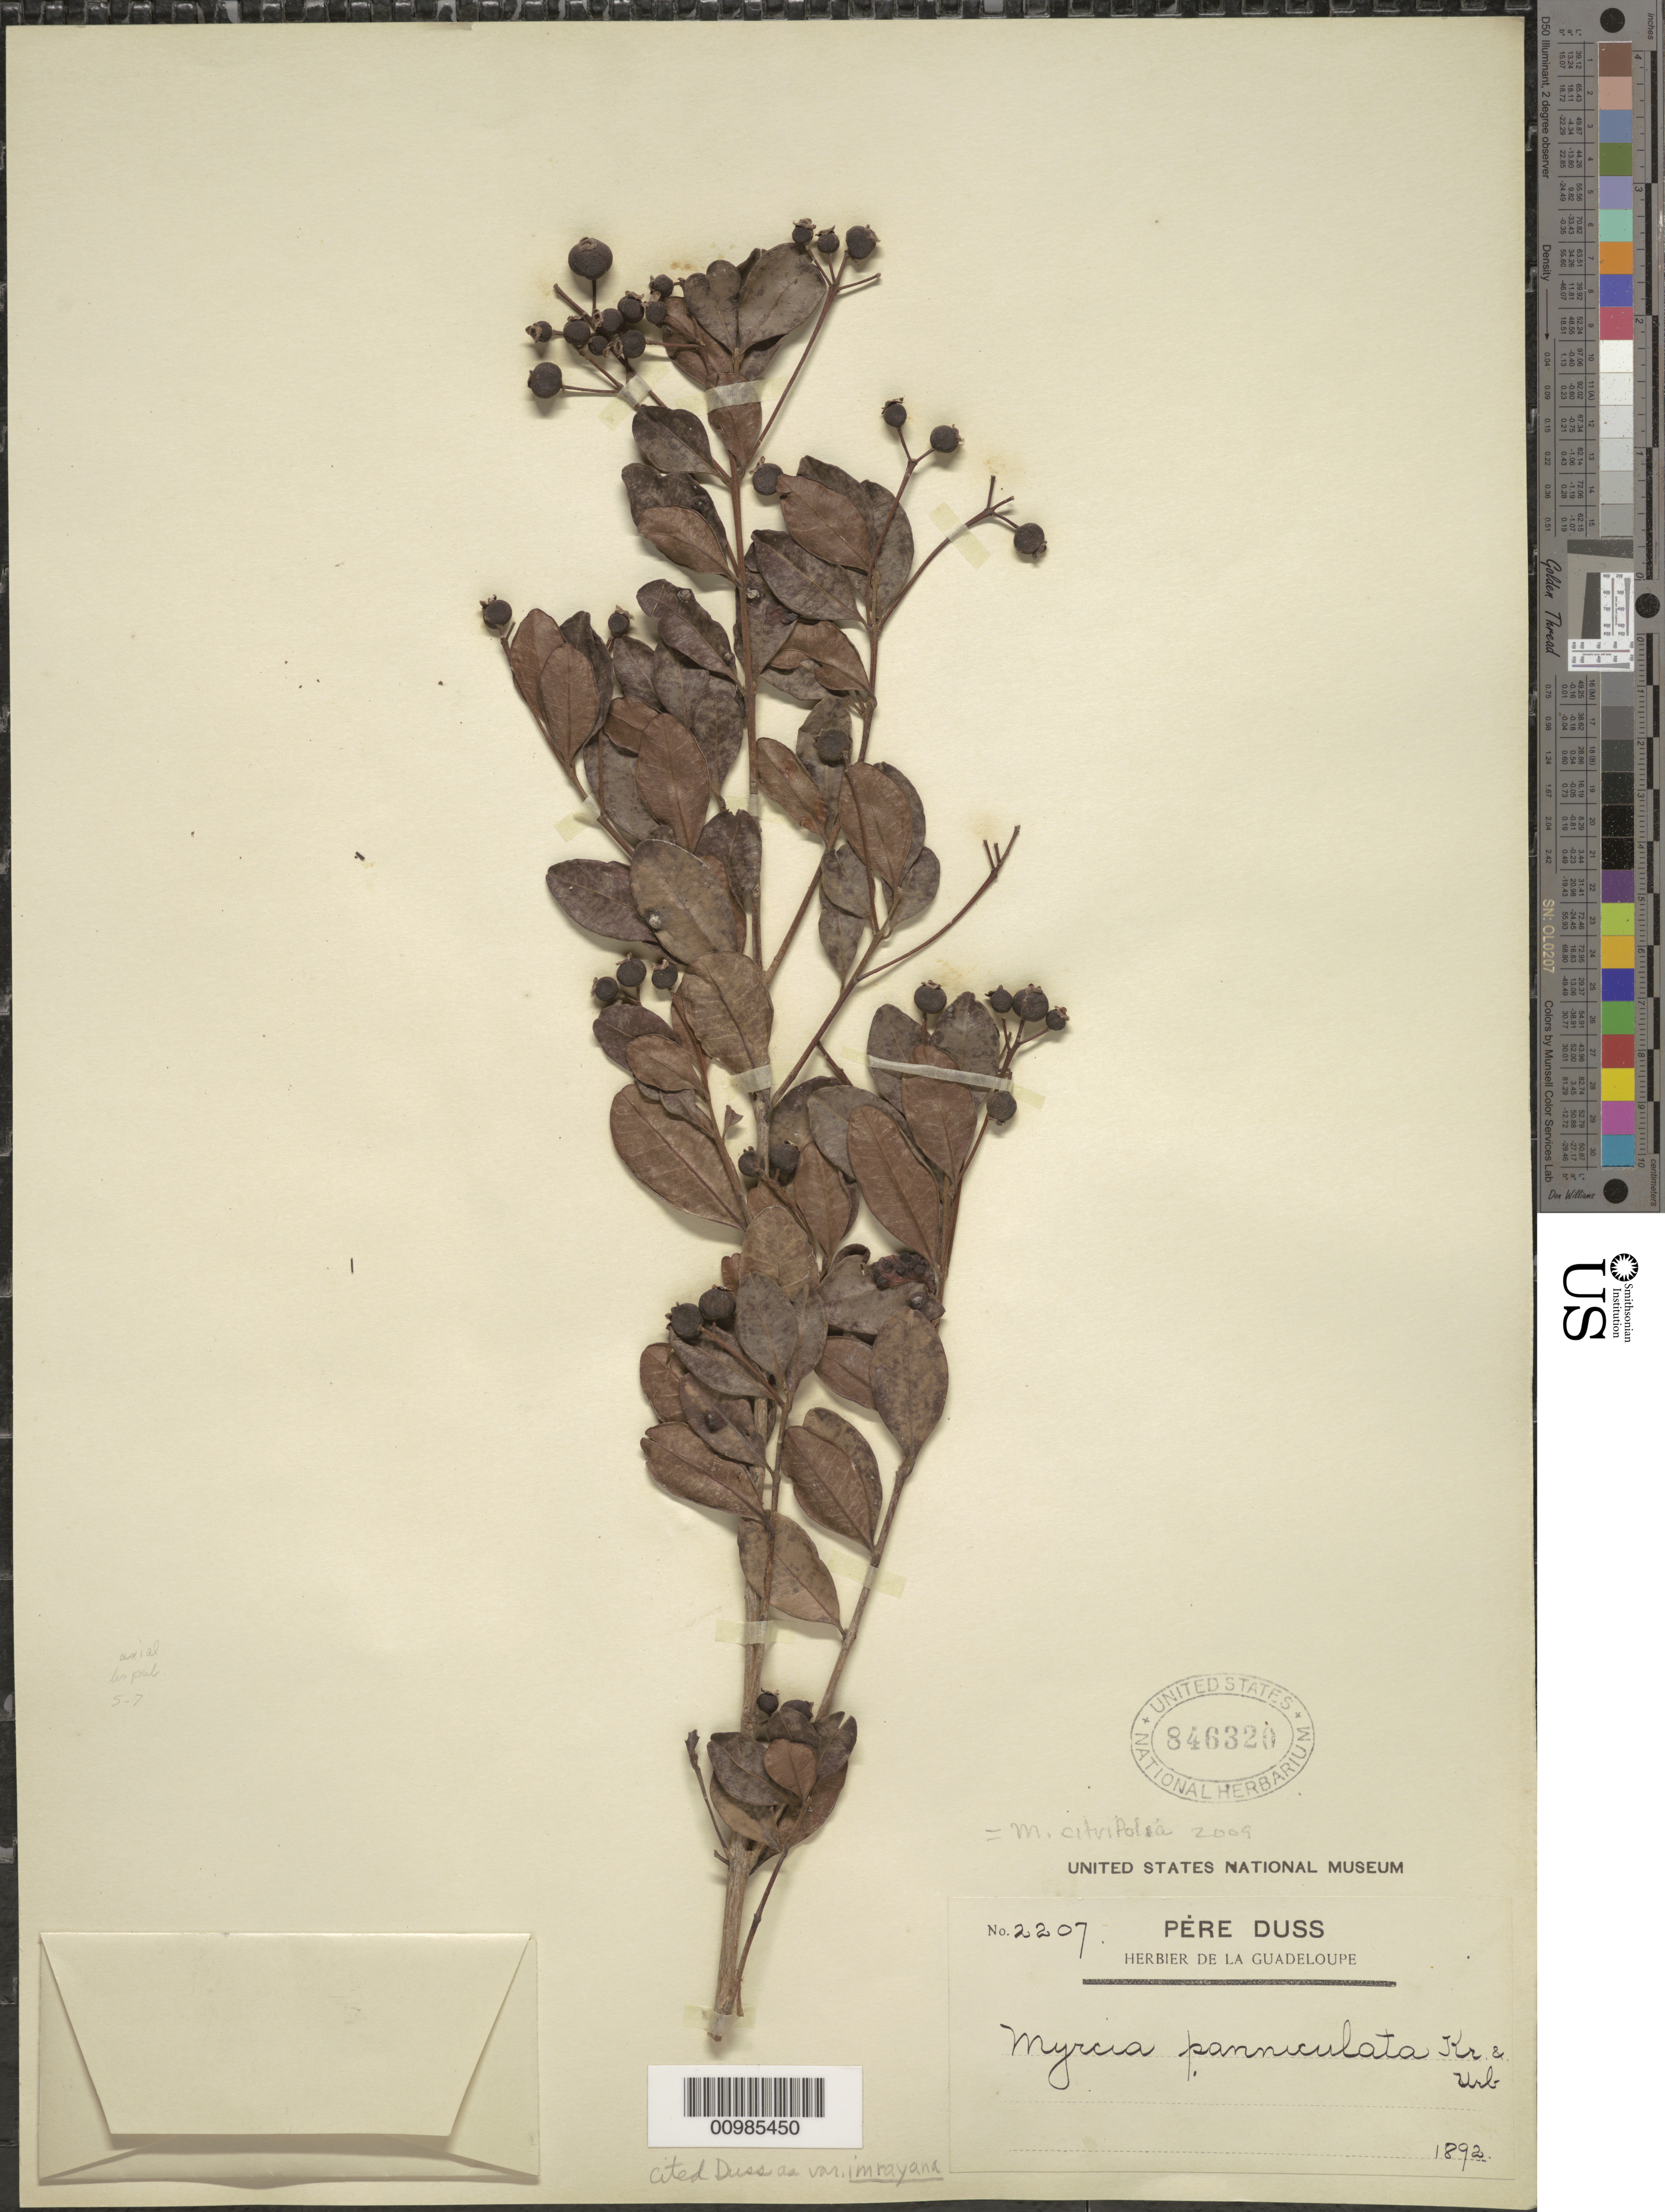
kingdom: Plantae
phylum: Tracheophyta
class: Magnoliopsida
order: Myrtales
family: Myrtaceae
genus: Myrcia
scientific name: Myrcia citrifolia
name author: (Aubl.) Urb.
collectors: Père Duss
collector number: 2207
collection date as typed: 1892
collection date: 1892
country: Guadeloupe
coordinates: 0 N, 0 E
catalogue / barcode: US 846320